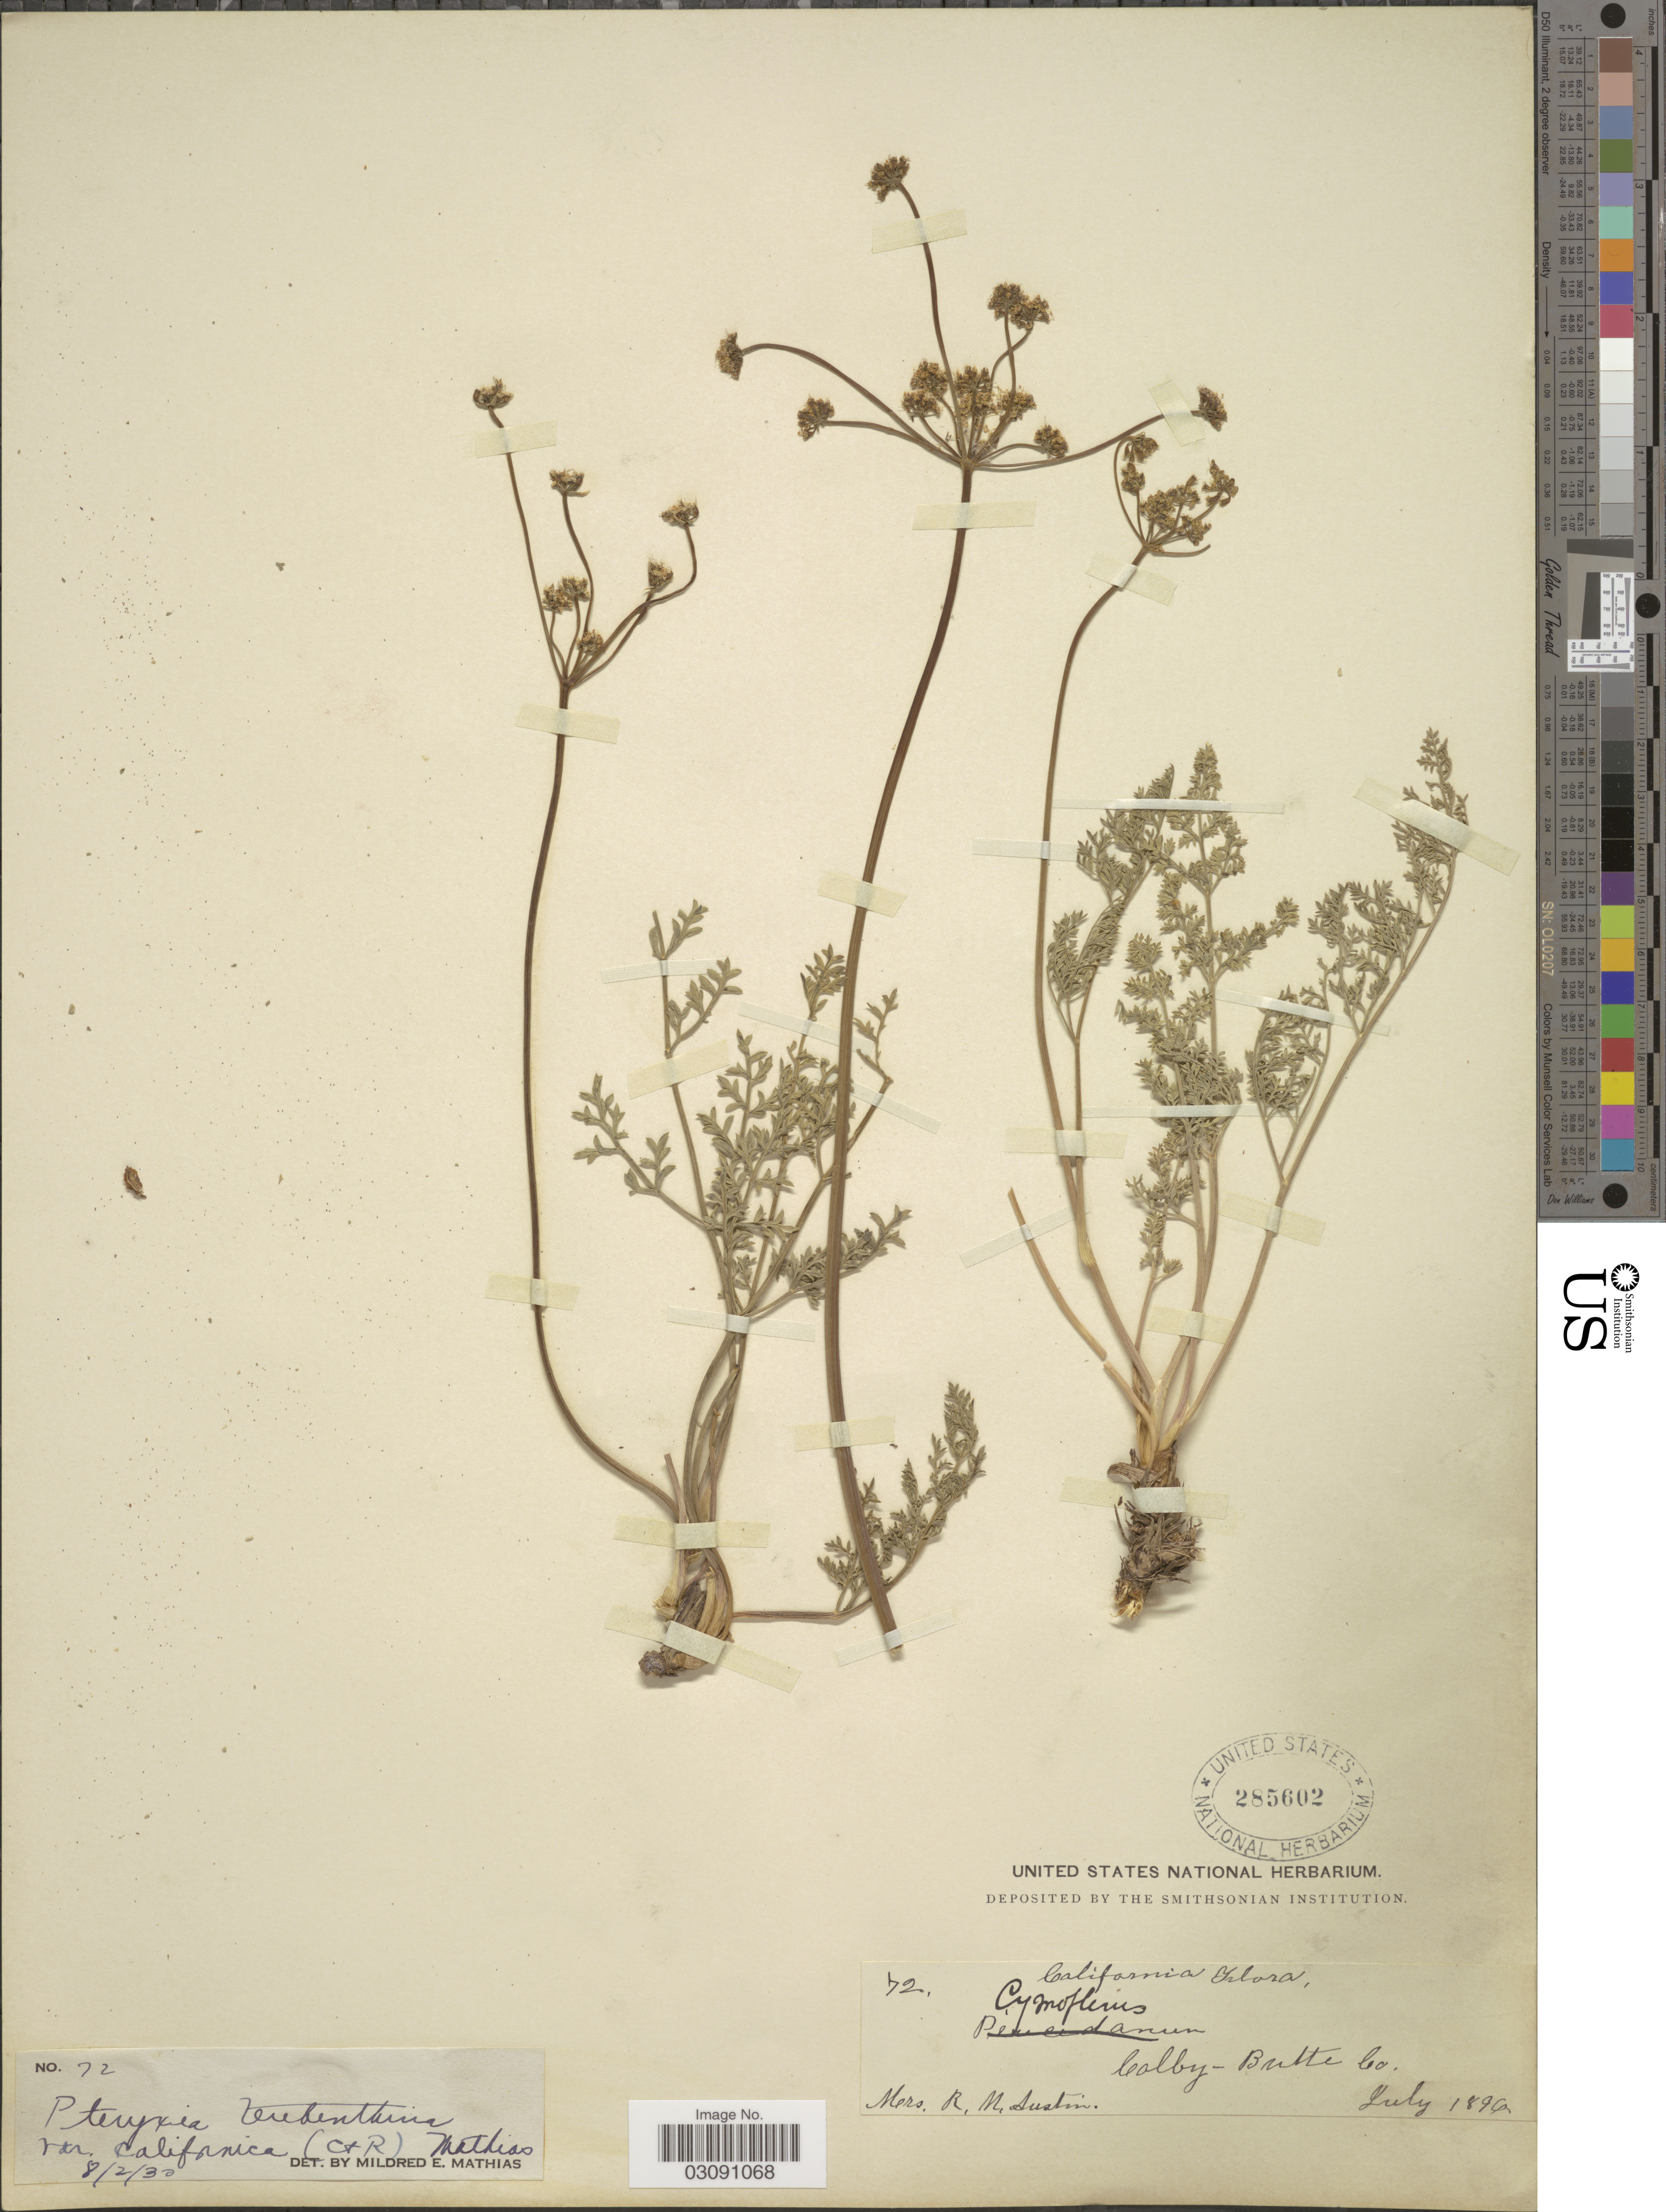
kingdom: Plantae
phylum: Tracheophyta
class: Magnoliopsida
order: Apiales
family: Apiaceae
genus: Pteryxia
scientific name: Pteryxia terebinthina var. californica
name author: (J.M. Coult. & Rose) Mathias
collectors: R. Austin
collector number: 72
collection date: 1896-07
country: United States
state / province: California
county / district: Butte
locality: Colby-Butte Co.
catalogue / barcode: US 285602